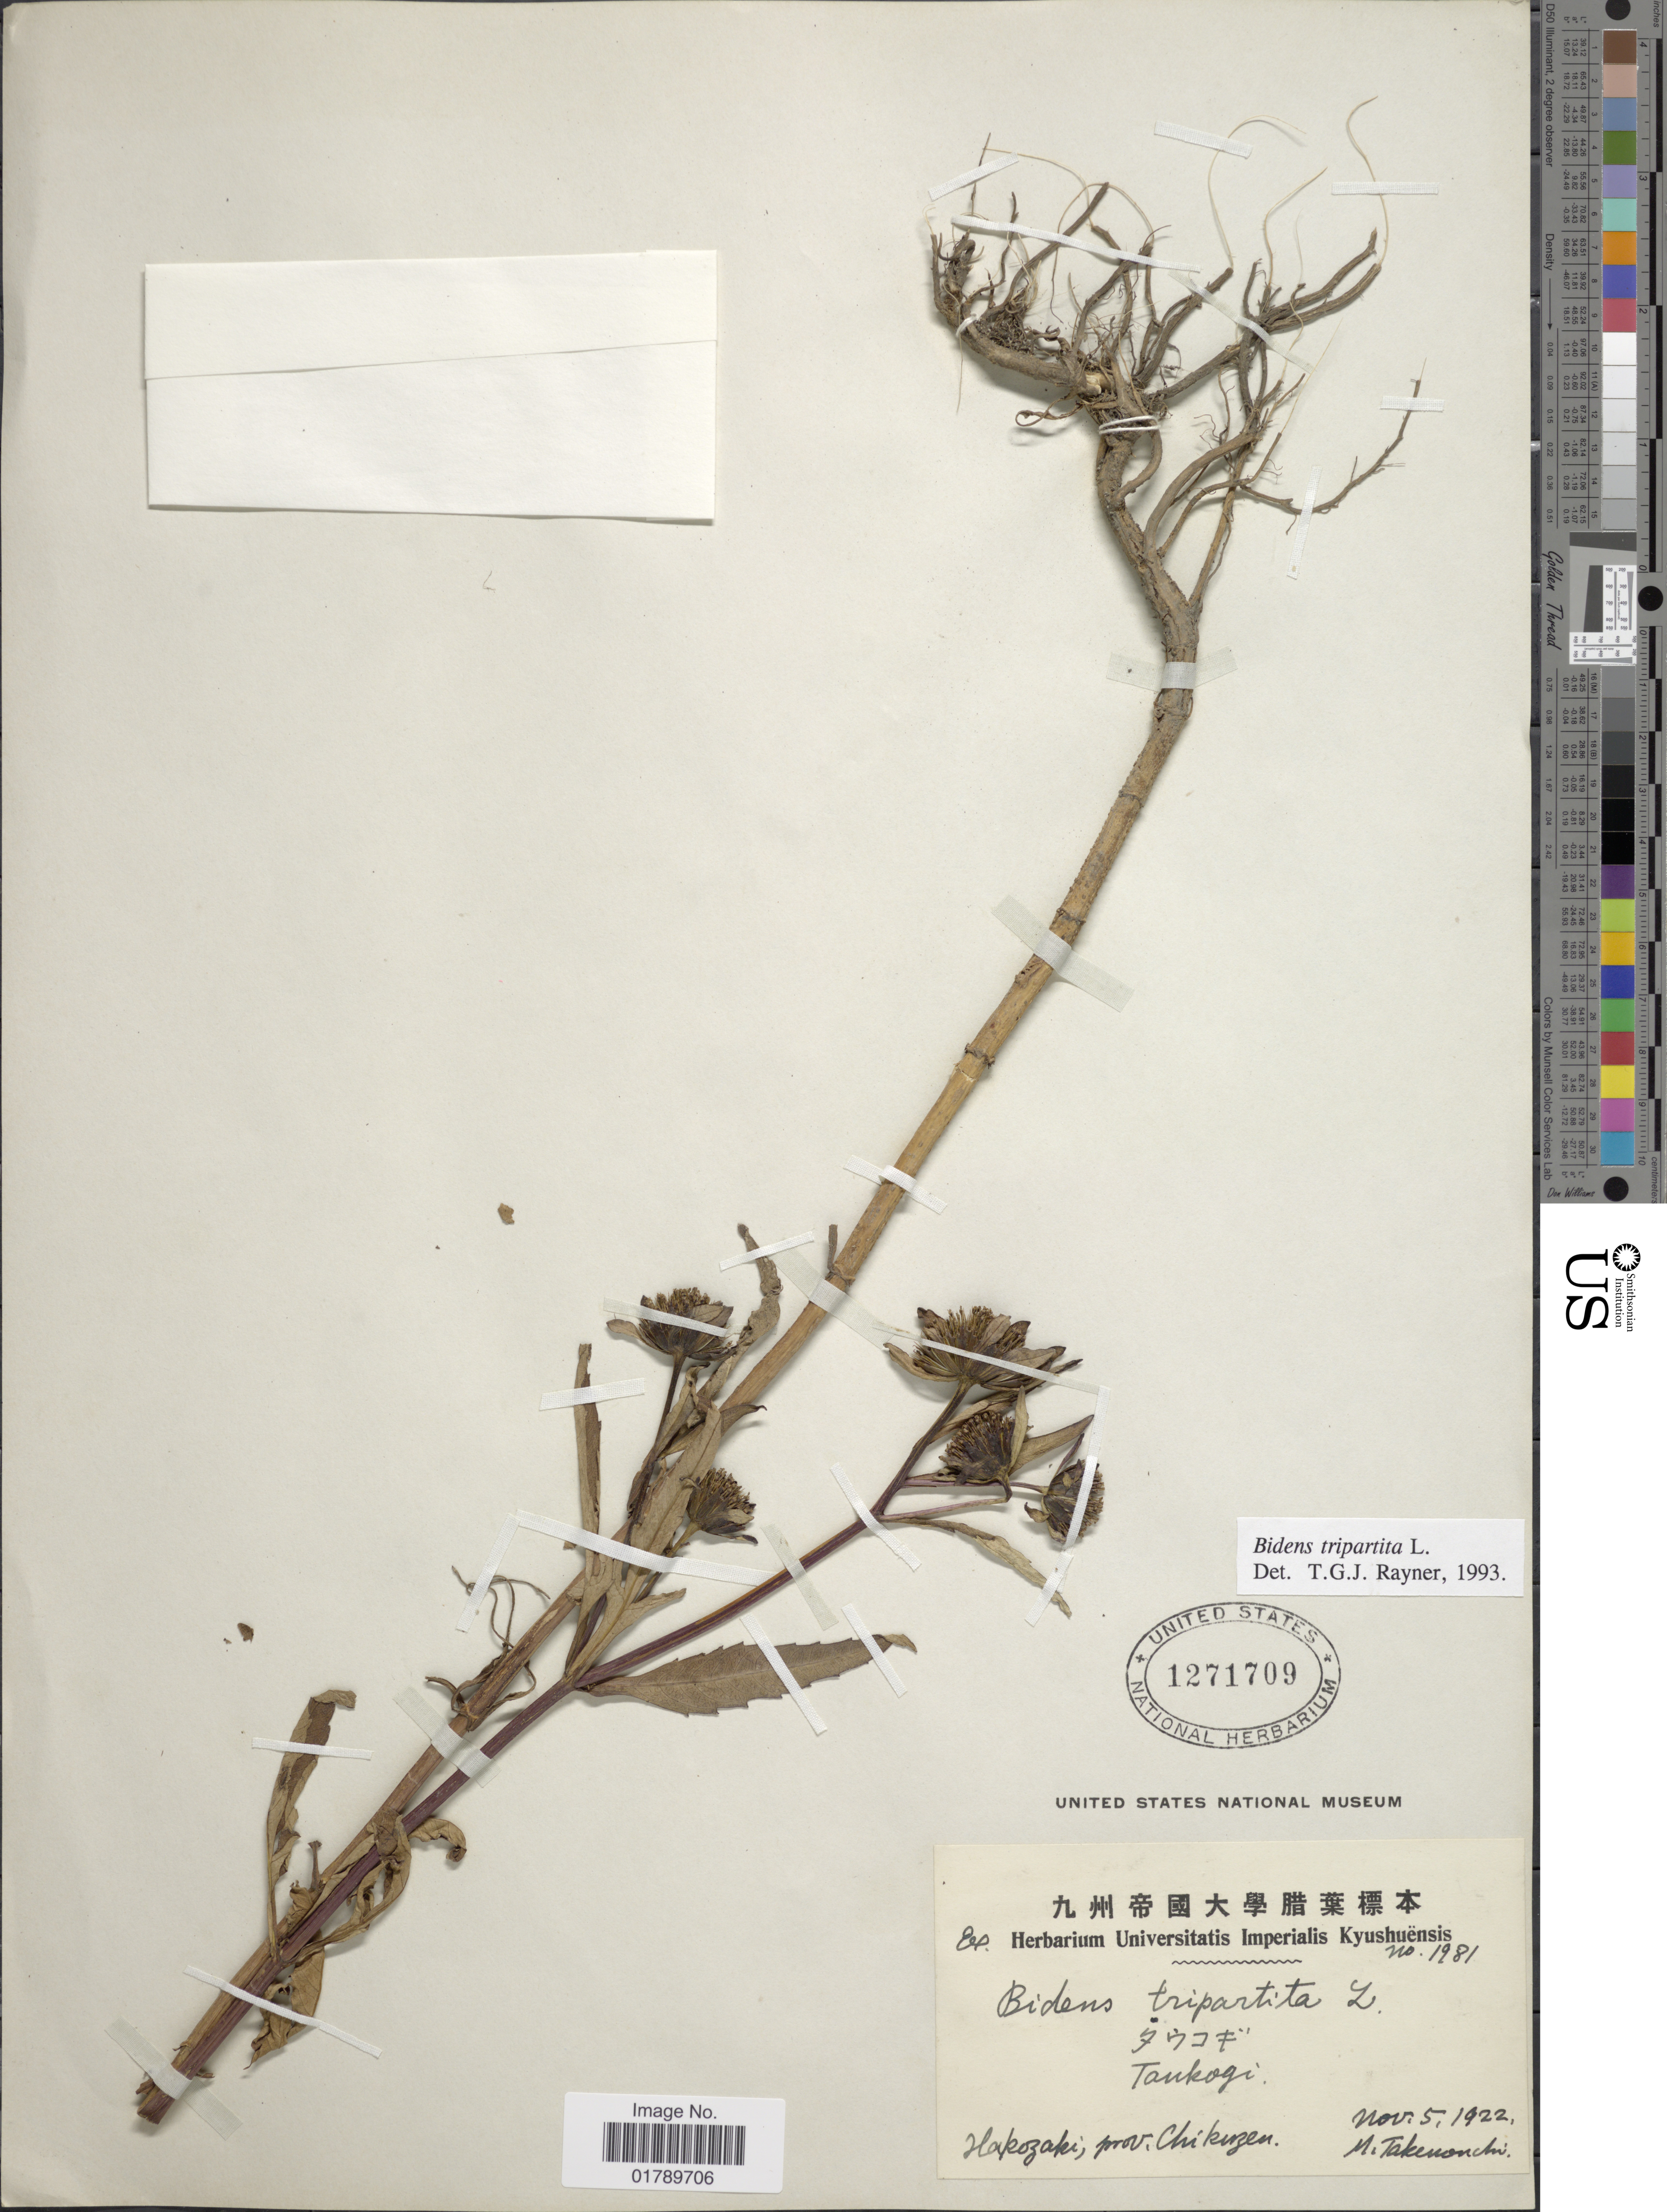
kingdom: Plantae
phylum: Tracheophyta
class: Magnoliopsida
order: Asterales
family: Asteraceae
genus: Bidens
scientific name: Bidens tripartita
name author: L.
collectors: M. Takenonchi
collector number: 1981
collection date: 1922-11-05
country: Japan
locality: Tankogi. Hakozaki; prov. Chikuzen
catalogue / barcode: US 1271709